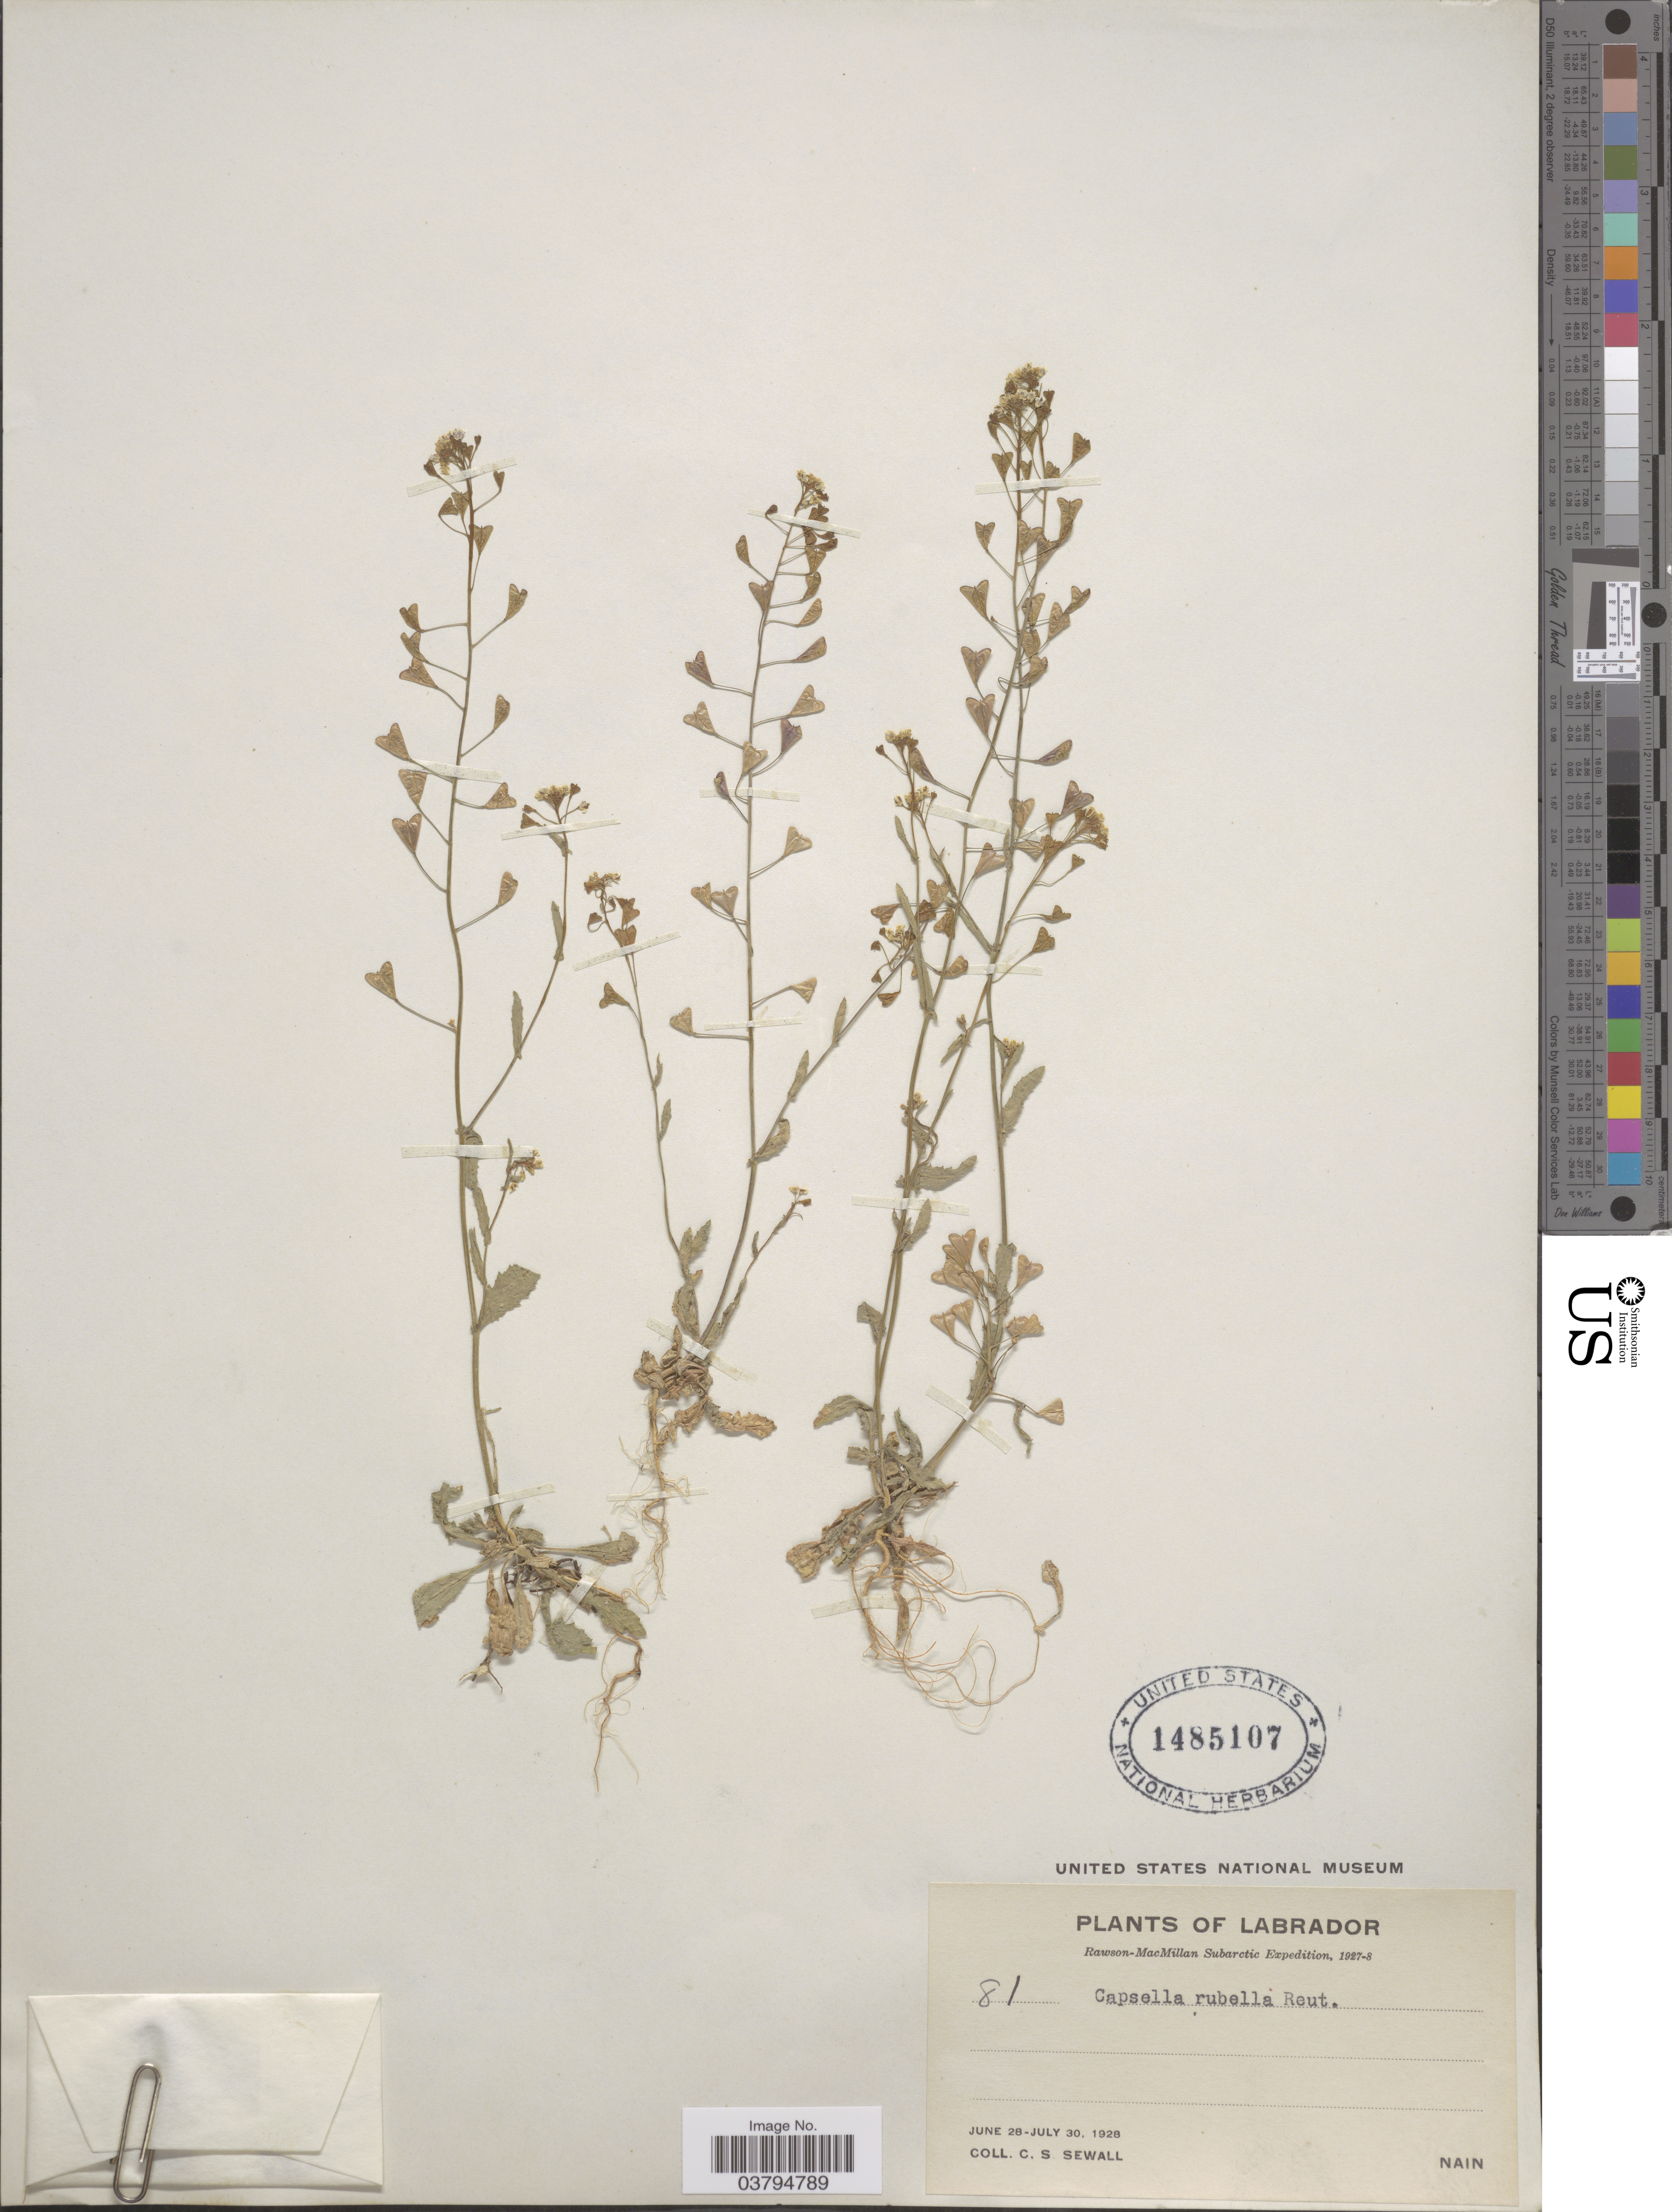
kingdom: Plantae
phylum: Tracheophyta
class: Magnoliopsida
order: Brassicales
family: Brassicaceae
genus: Capsella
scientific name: Capsella bursa-pastoris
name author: (L.) Medik.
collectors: C. Sewall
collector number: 81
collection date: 1928-06-28/1928-07-30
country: Canada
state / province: Newfoundland and Labrador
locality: Labrador. Nain.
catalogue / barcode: US 1485107